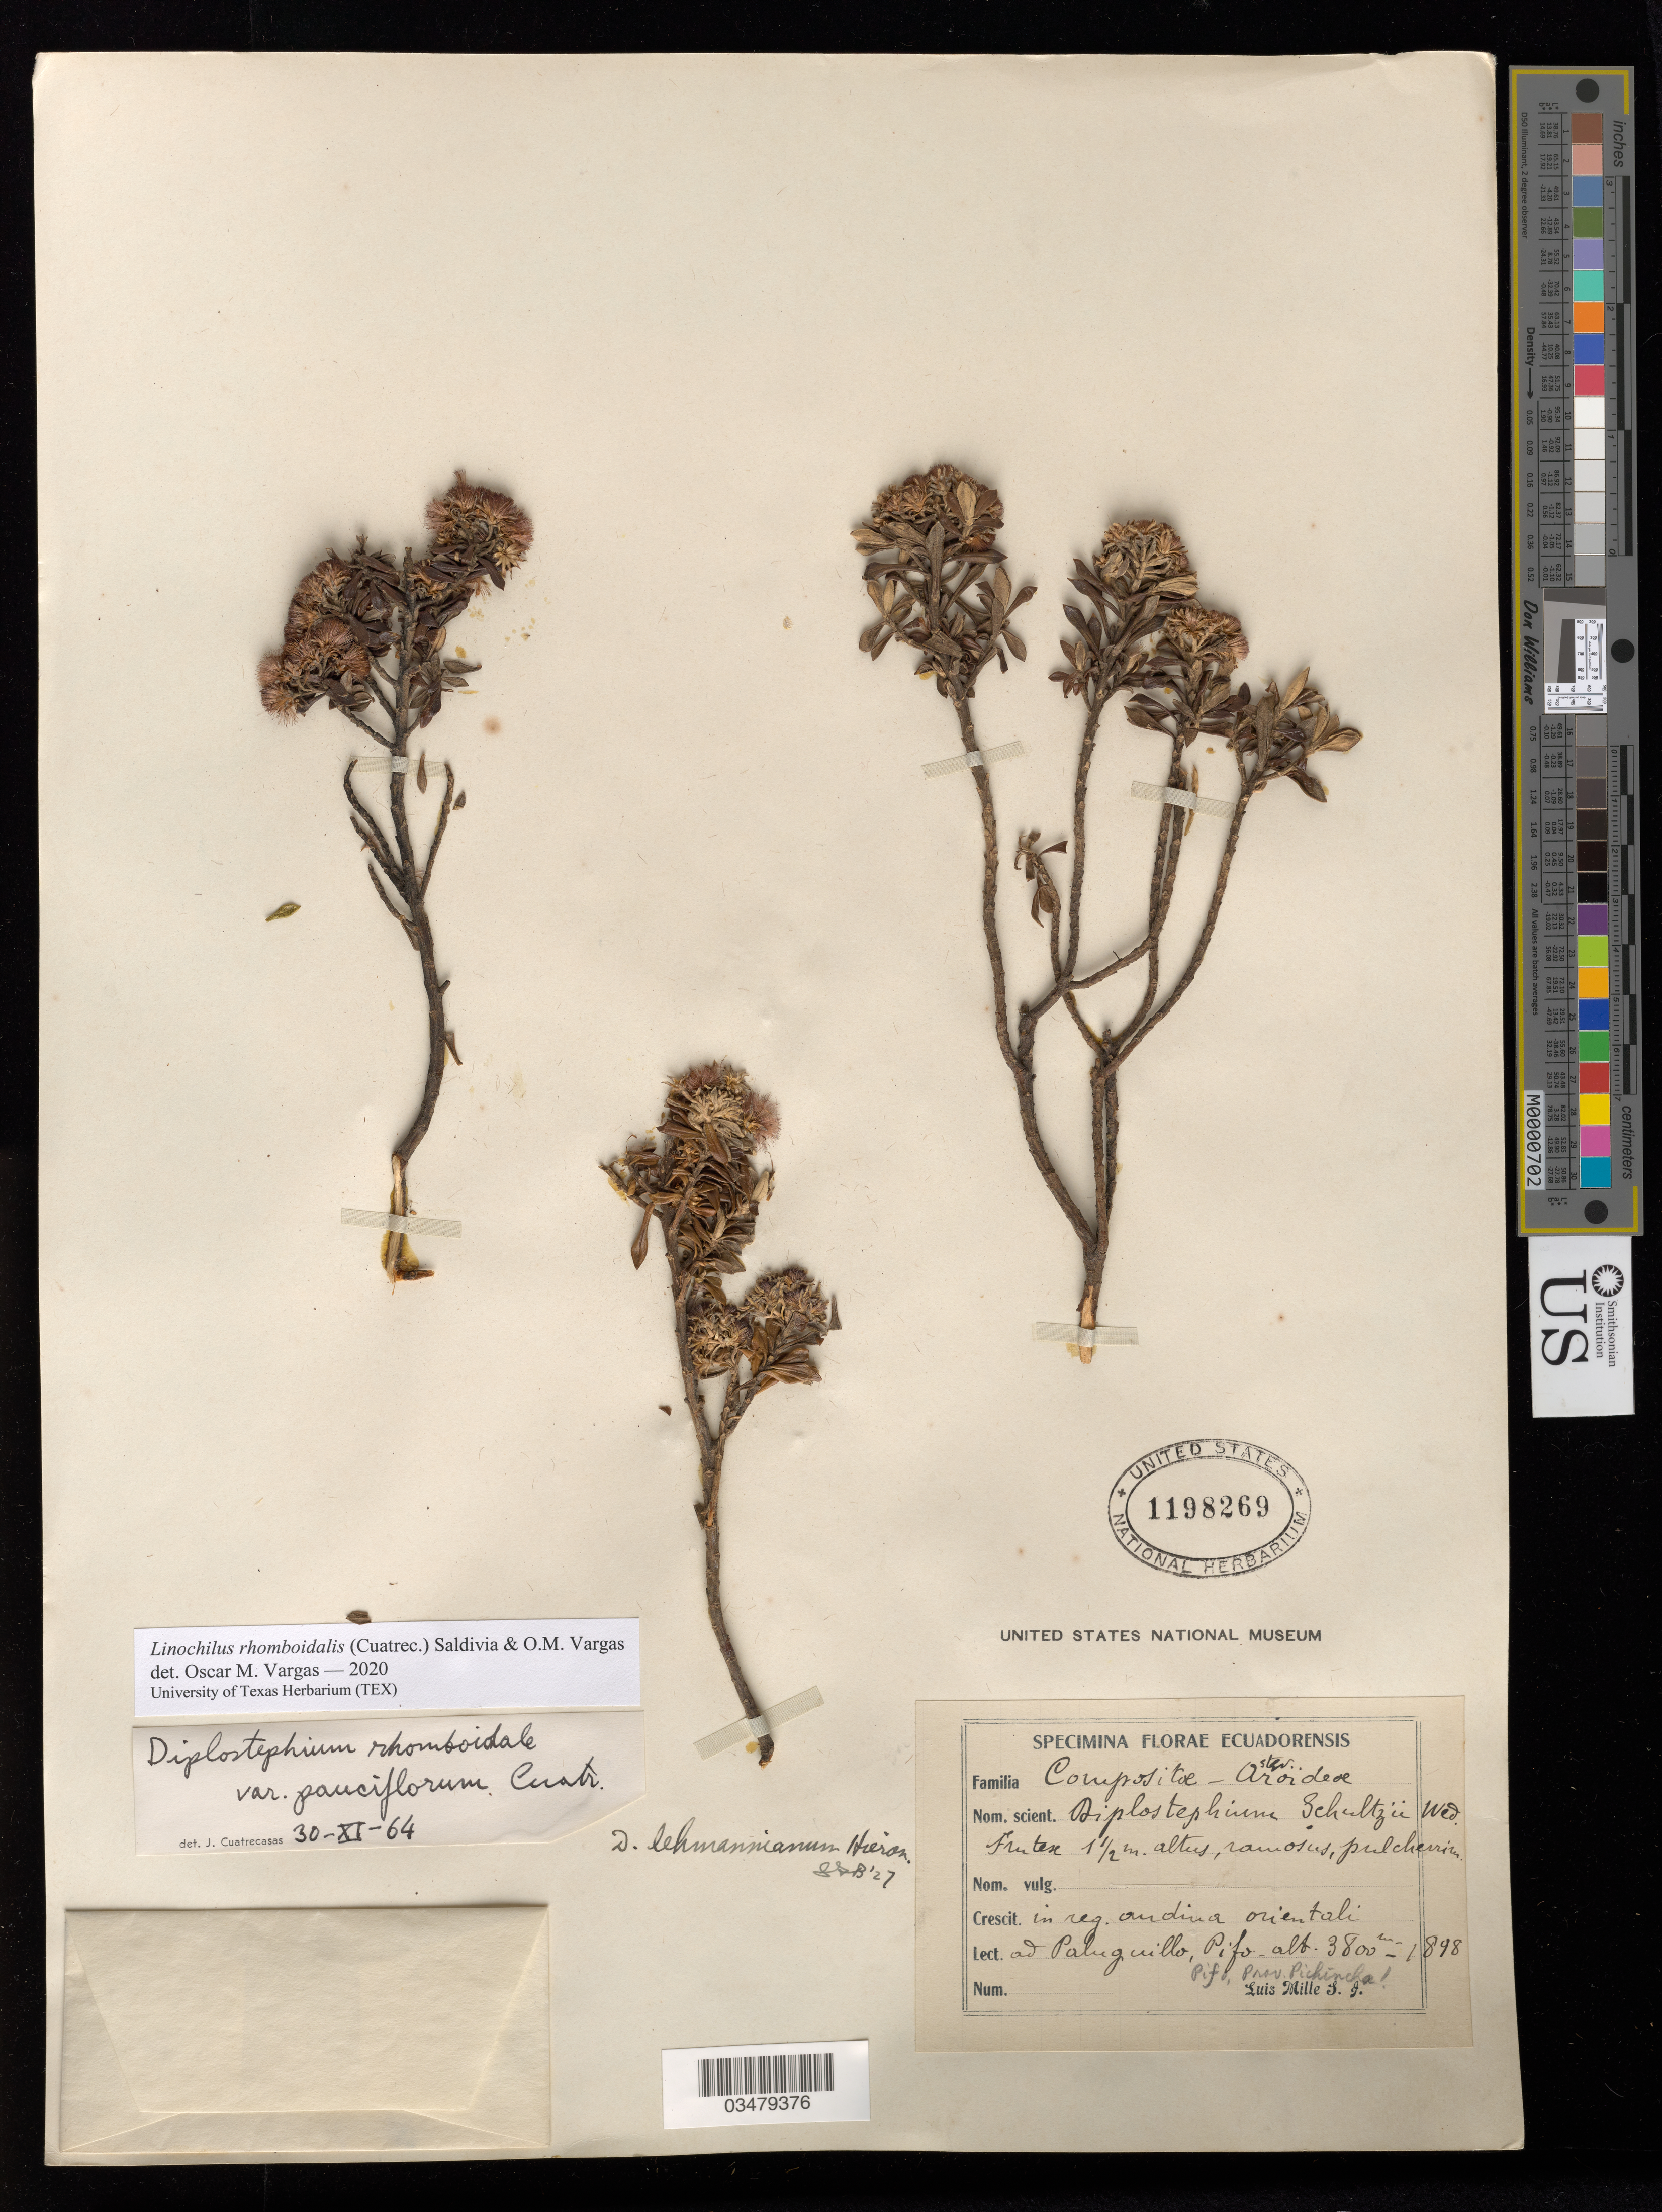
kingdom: Plantae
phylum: Tracheophyta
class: Magnoliopsida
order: Asterales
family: Asteraceae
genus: Linochilus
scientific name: Linochilus rhomboidalis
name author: (Cuatrec.) Saldivia & O.M. Vargas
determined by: Vargas, Oscar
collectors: A. Mille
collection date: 1898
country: Ecuador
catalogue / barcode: US 1198269